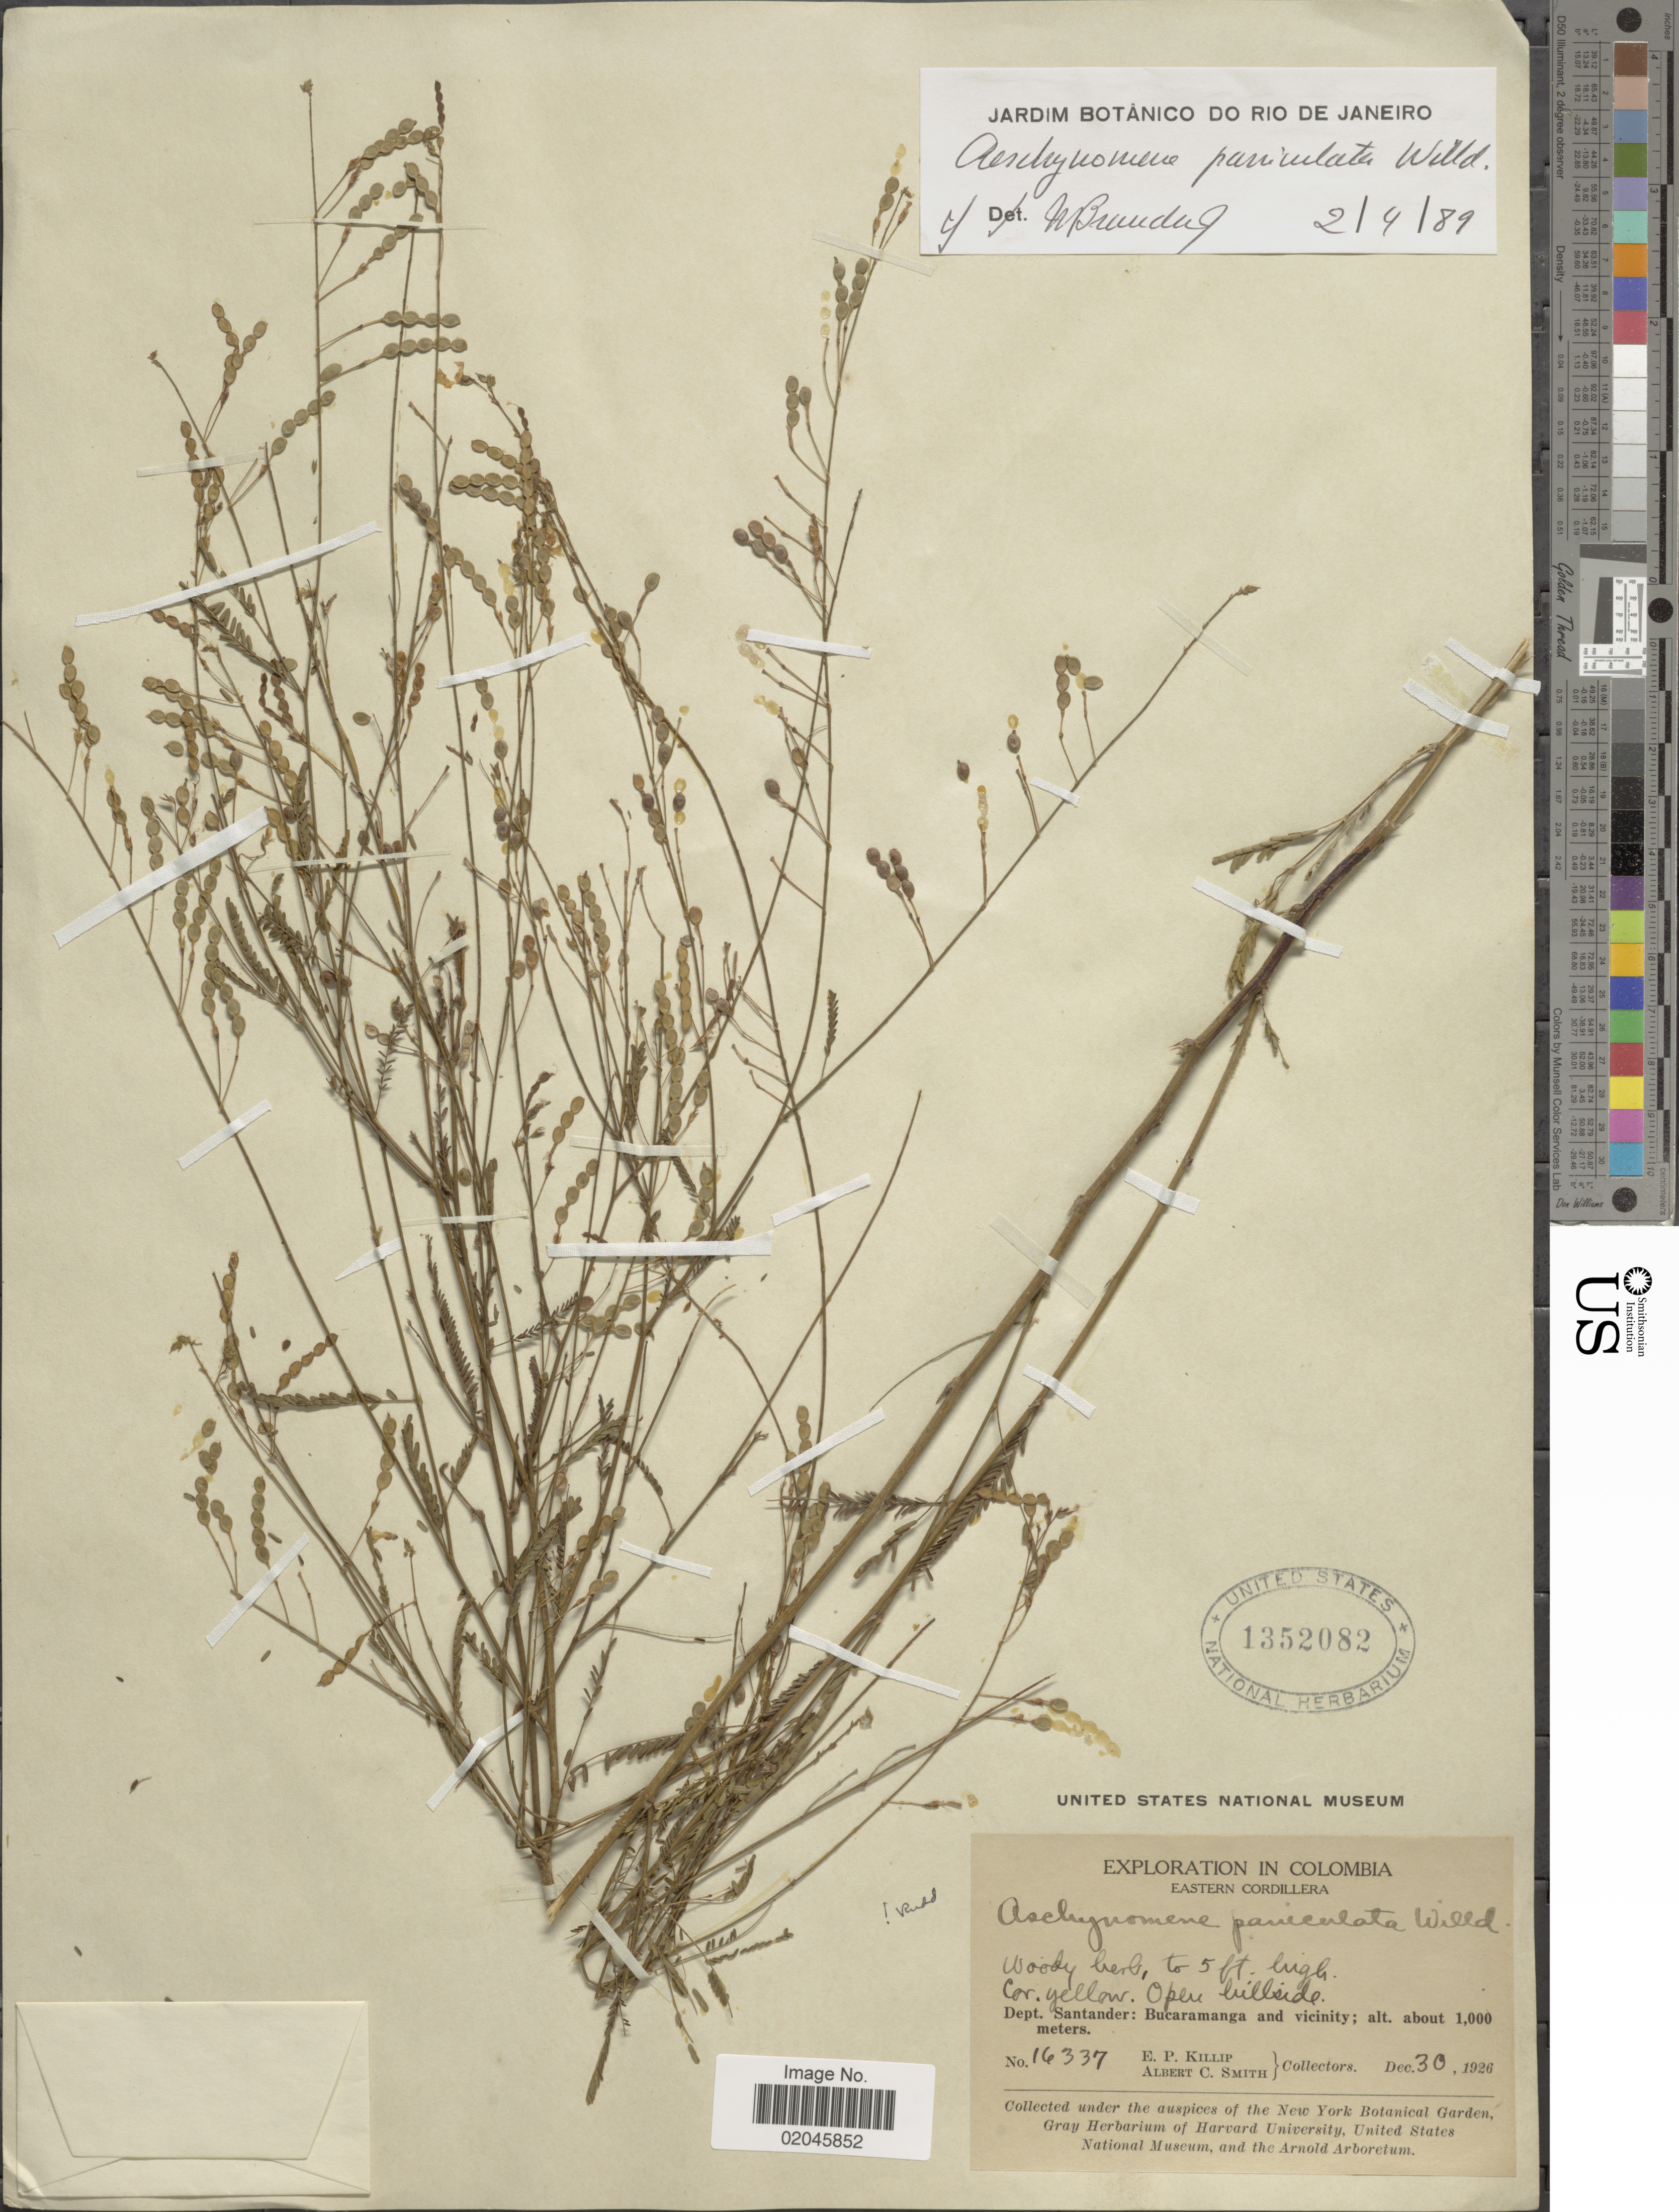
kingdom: Plantae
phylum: Tracheophyta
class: Magnoliopsida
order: Fabales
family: Fabaceae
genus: Aeschynomene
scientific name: Aeschynomene paniculata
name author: Vogel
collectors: E. P. Killip & A. C. Smith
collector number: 16337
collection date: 1926-12-30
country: Colombia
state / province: Santander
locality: Bucaramanga and vicinity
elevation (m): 1000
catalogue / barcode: US 1352082